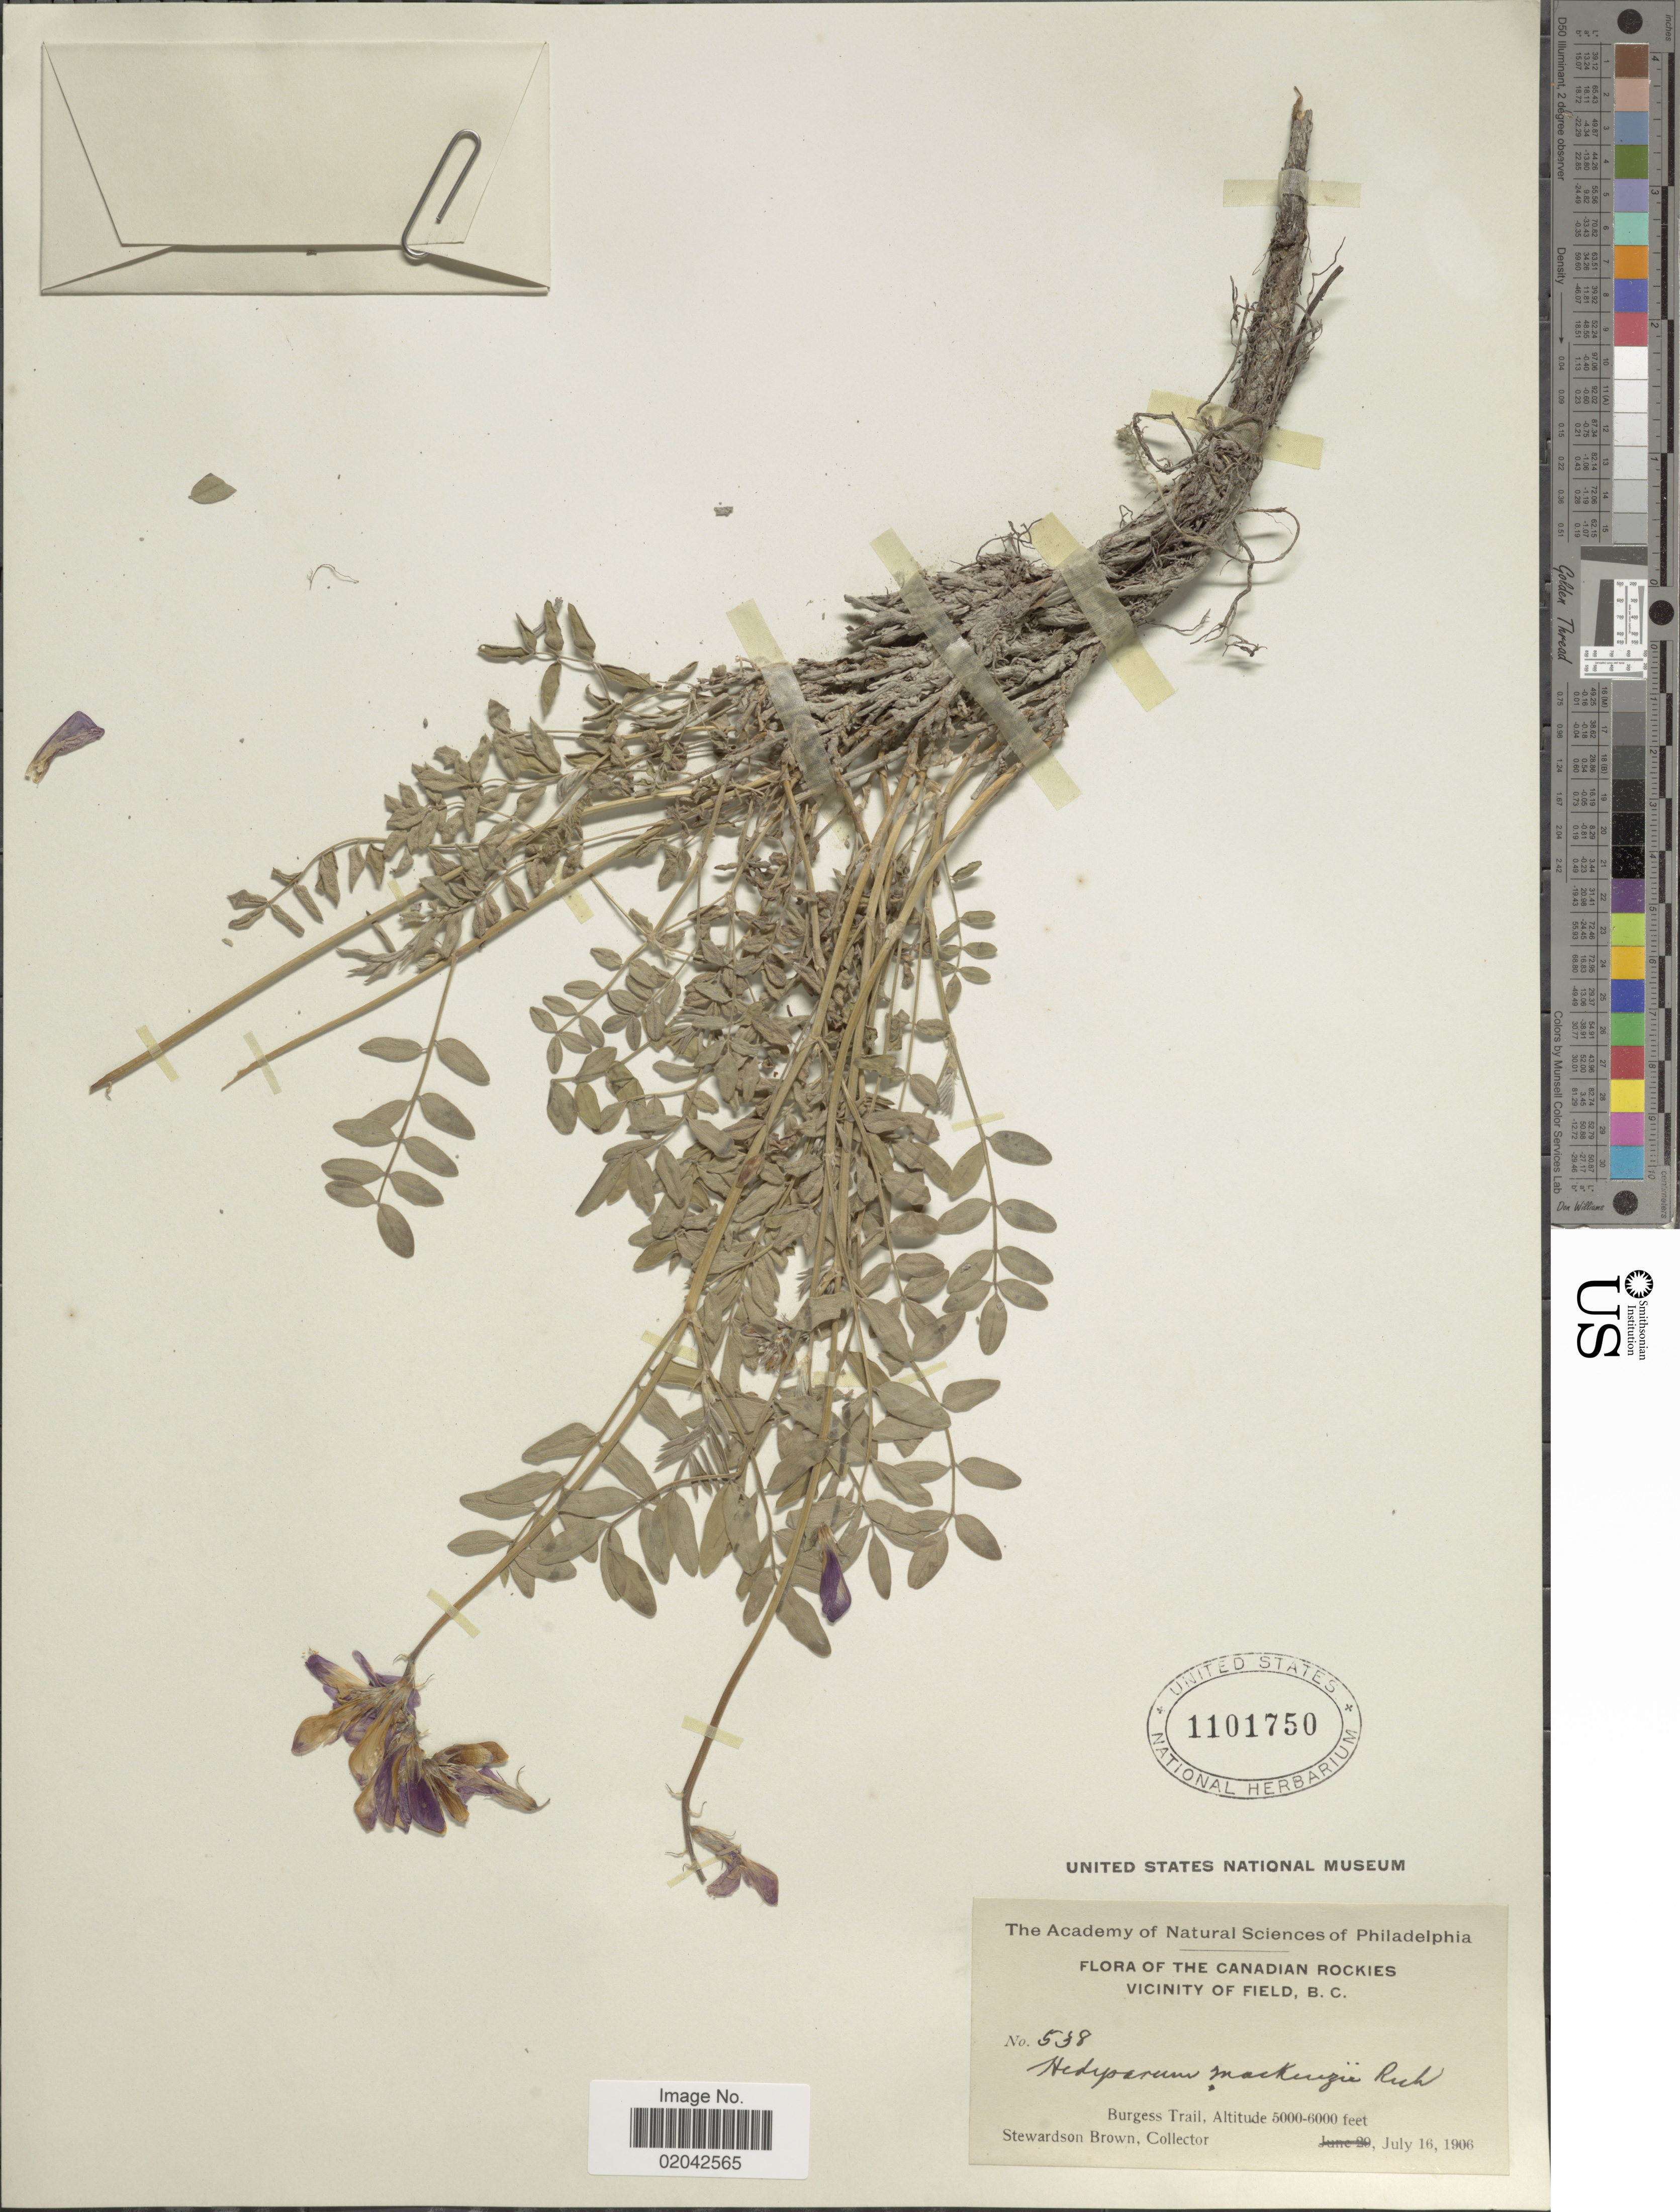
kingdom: Plantae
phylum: Tracheophyta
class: Magnoliopsida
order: Fabales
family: Fabaceae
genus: Hedysarum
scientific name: Hedysarum mackenziei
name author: Richardson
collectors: S. Brown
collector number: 538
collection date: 1906-07-16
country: Canada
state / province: British Columbia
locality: Canadian Rockies, vicinity of field, Burgess Trail.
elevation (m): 1524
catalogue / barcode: US 1101750